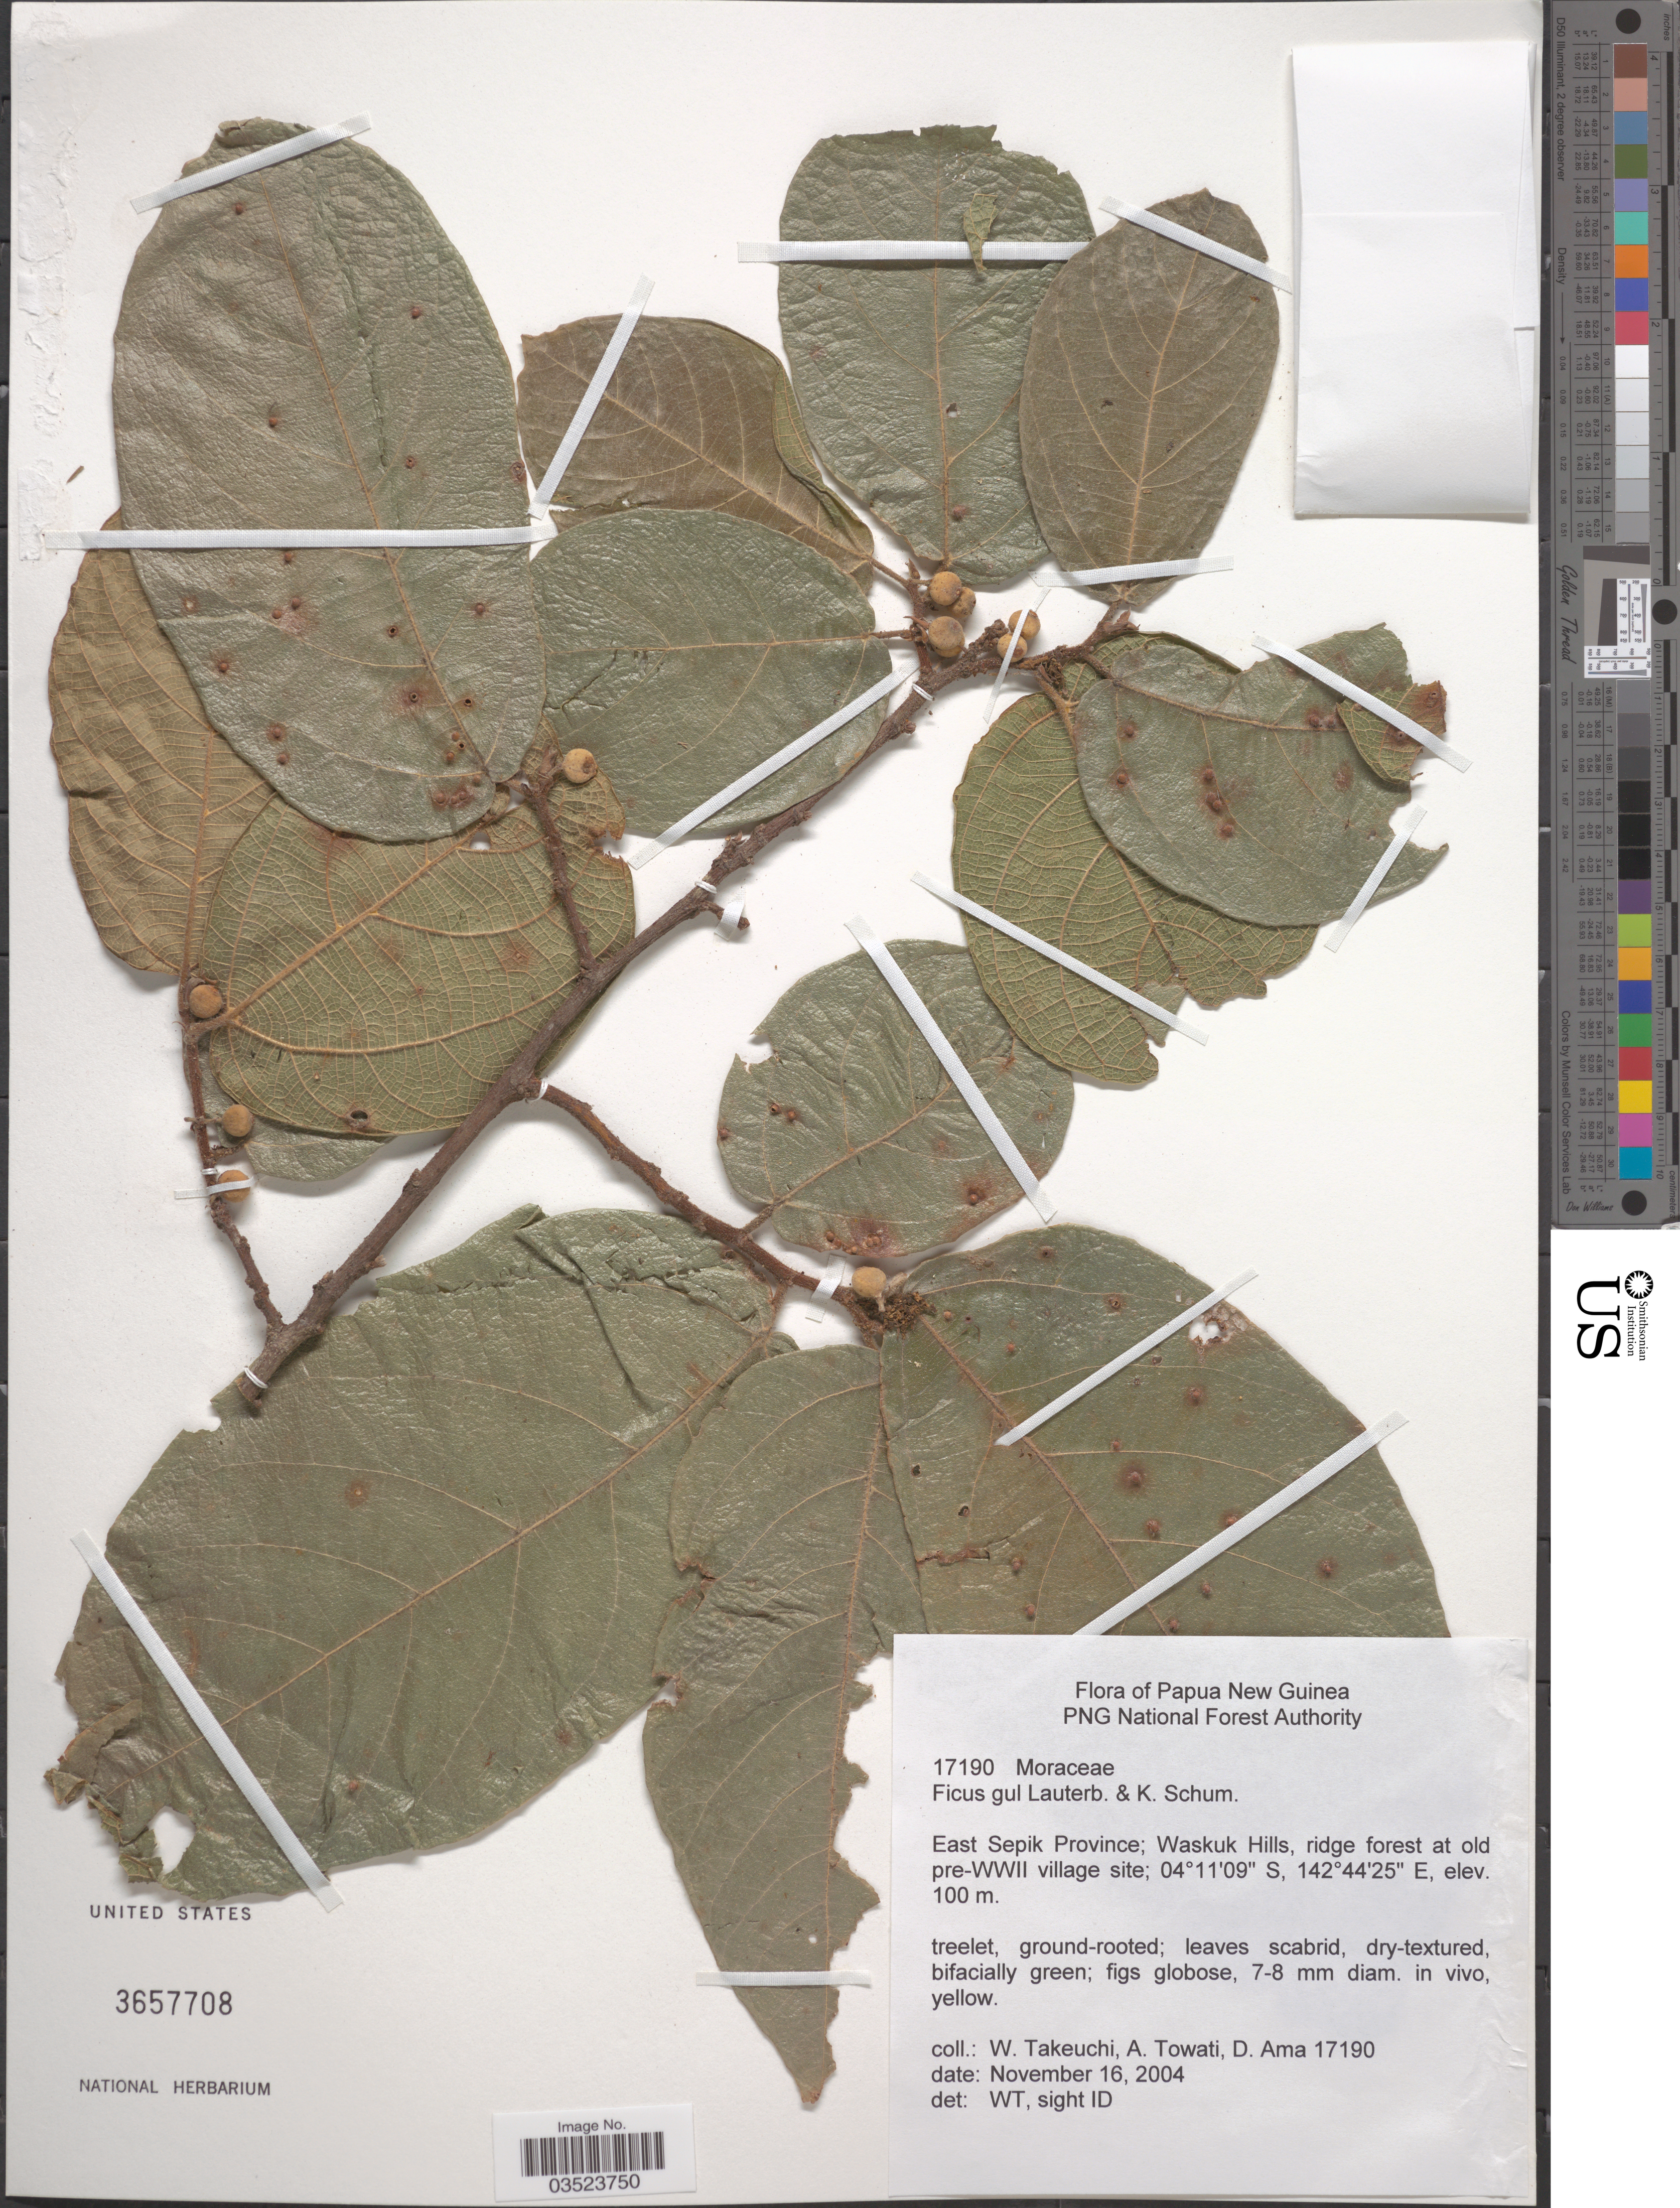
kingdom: Plantae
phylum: Tracheophyta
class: Magnoliopsida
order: Rosales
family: Moraceae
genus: Ficus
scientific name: Ficus gul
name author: Lauterb. & K. Schum.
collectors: W. Takeuchi, A. Towati & D. Ama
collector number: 17190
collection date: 2004-11-16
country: Papua New Guinea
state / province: East Sepik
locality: Waskuk Hills, ridge forest at old pre-WWII village site.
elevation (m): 100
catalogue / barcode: US 3657708